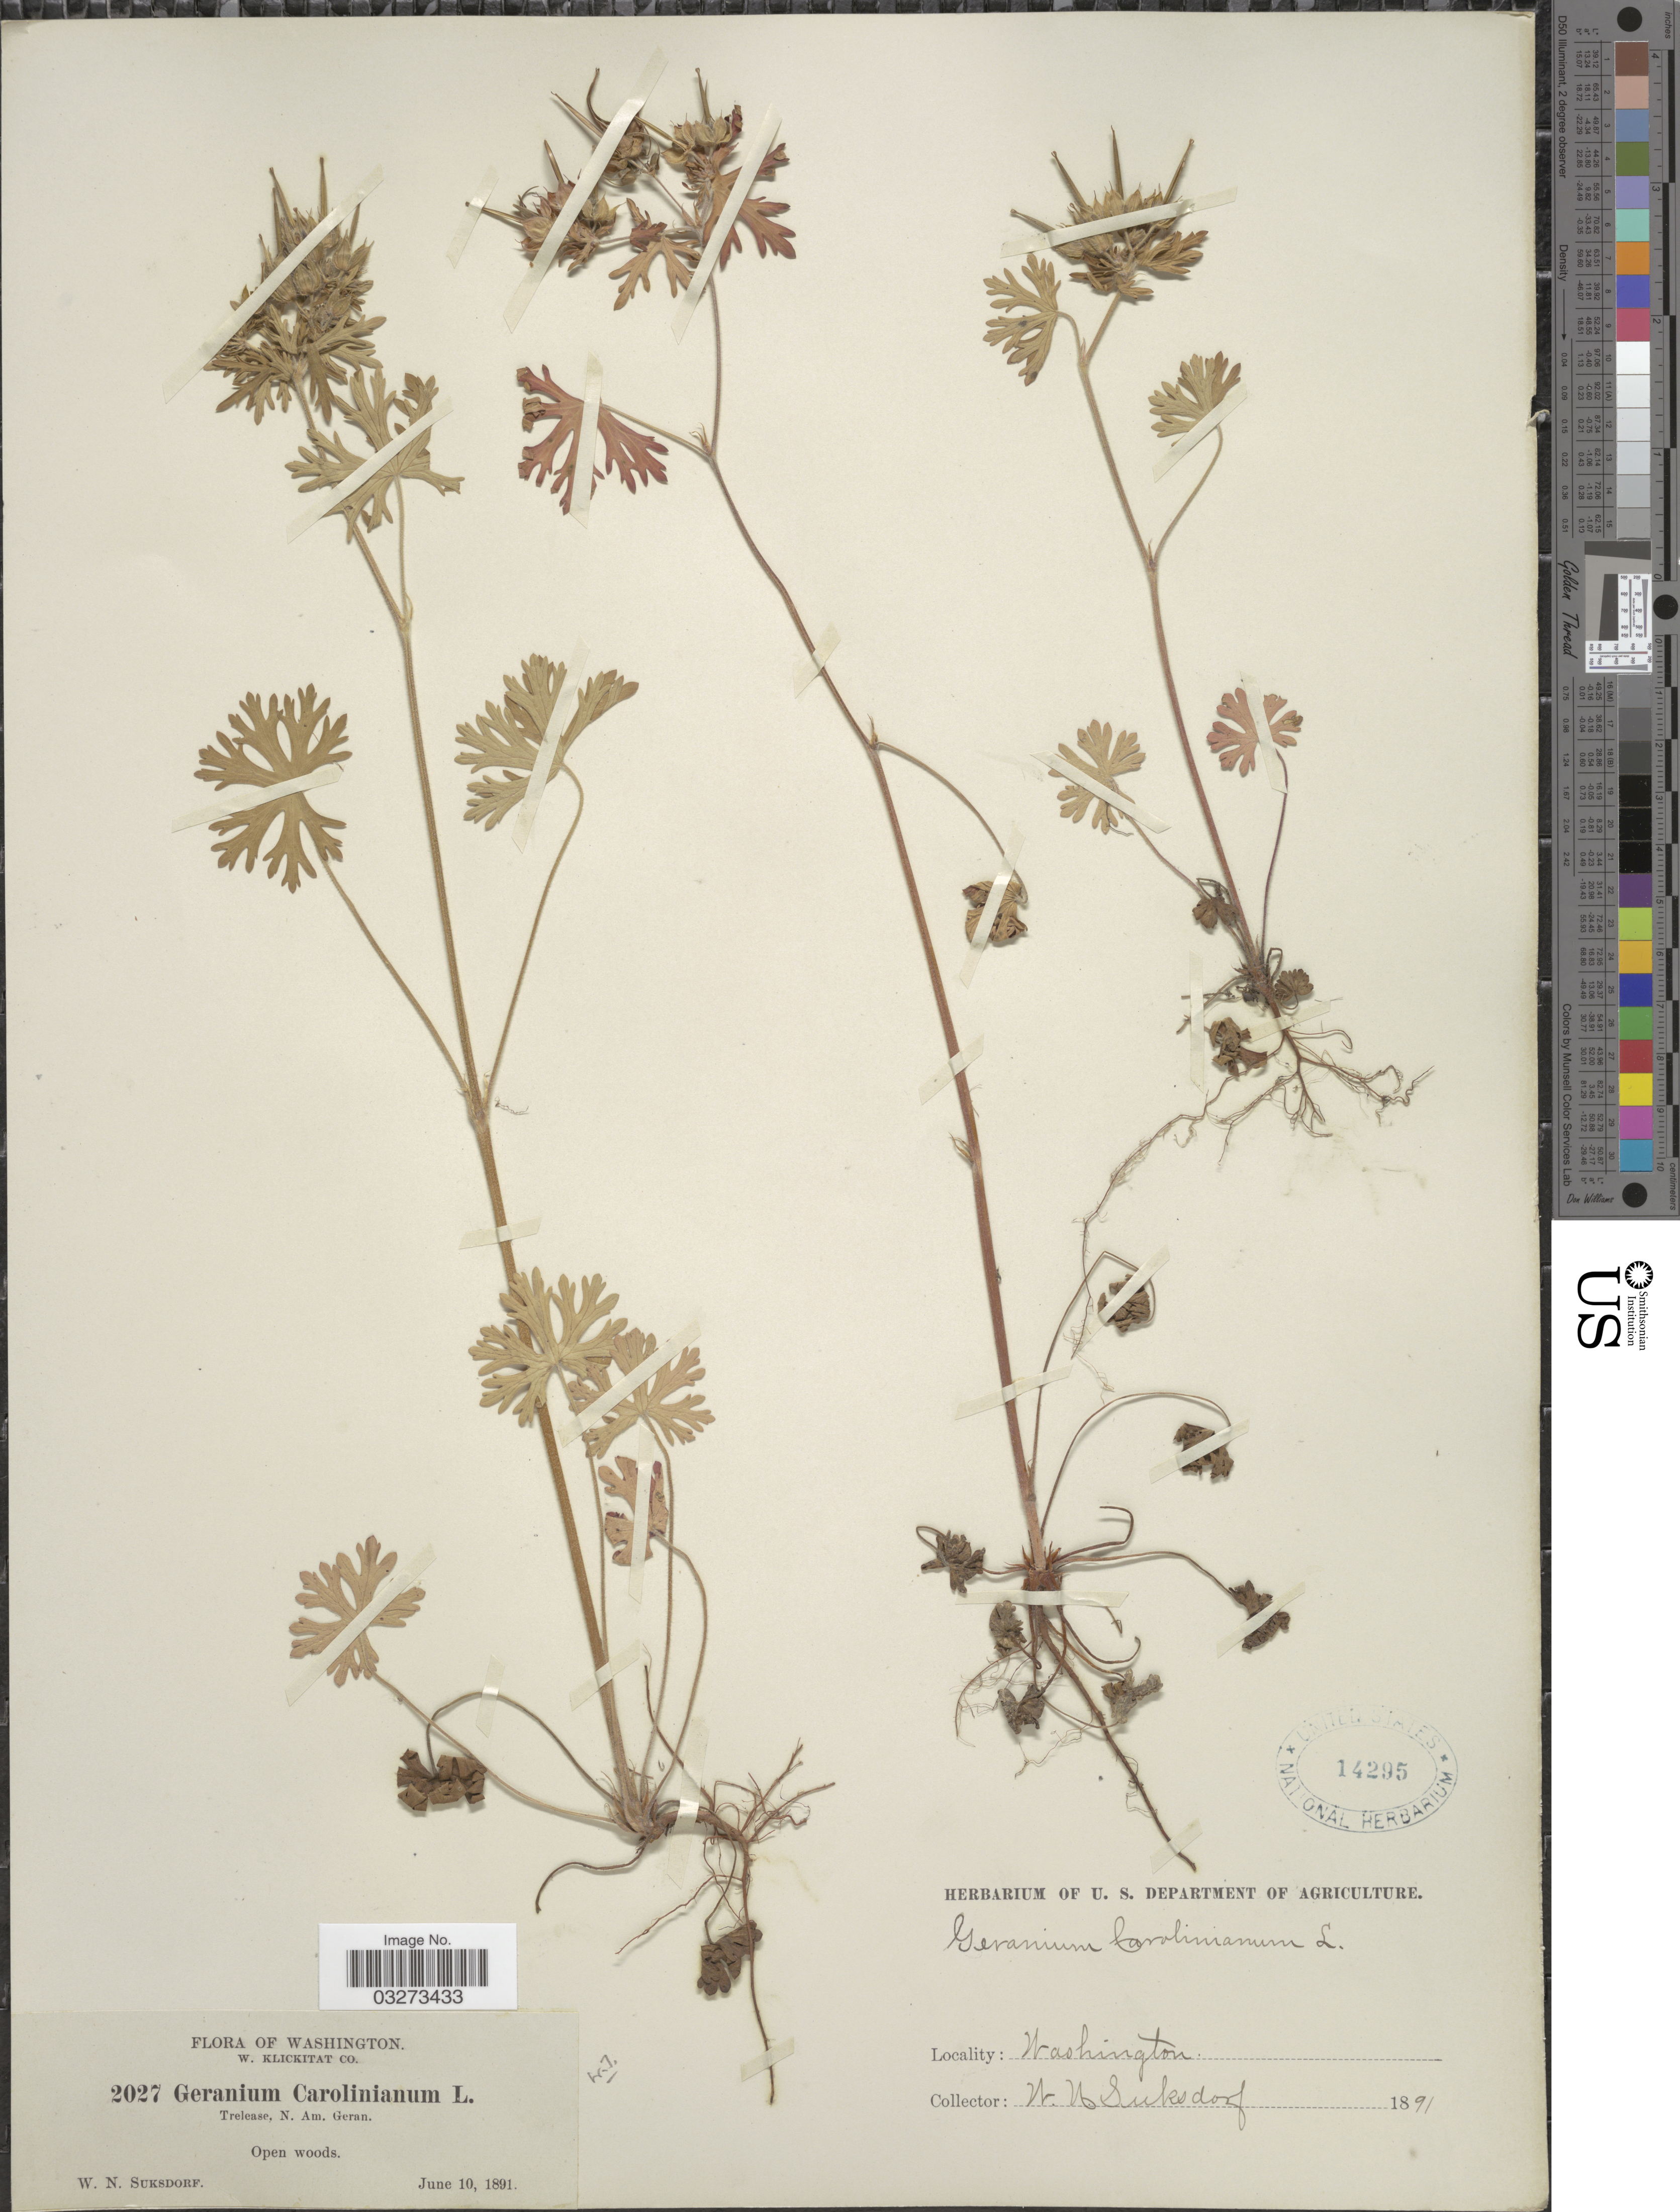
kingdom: Plantae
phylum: Tracheophyta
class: Magnoliopsida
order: Geraniales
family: Geraniaceae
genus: Geranium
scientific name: Geranium carolinianum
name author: L.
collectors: W. N. Suksdorf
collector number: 2027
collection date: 1891-06-10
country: United States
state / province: Washington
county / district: Klickitat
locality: W. Klickitat Co.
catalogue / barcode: US 14295